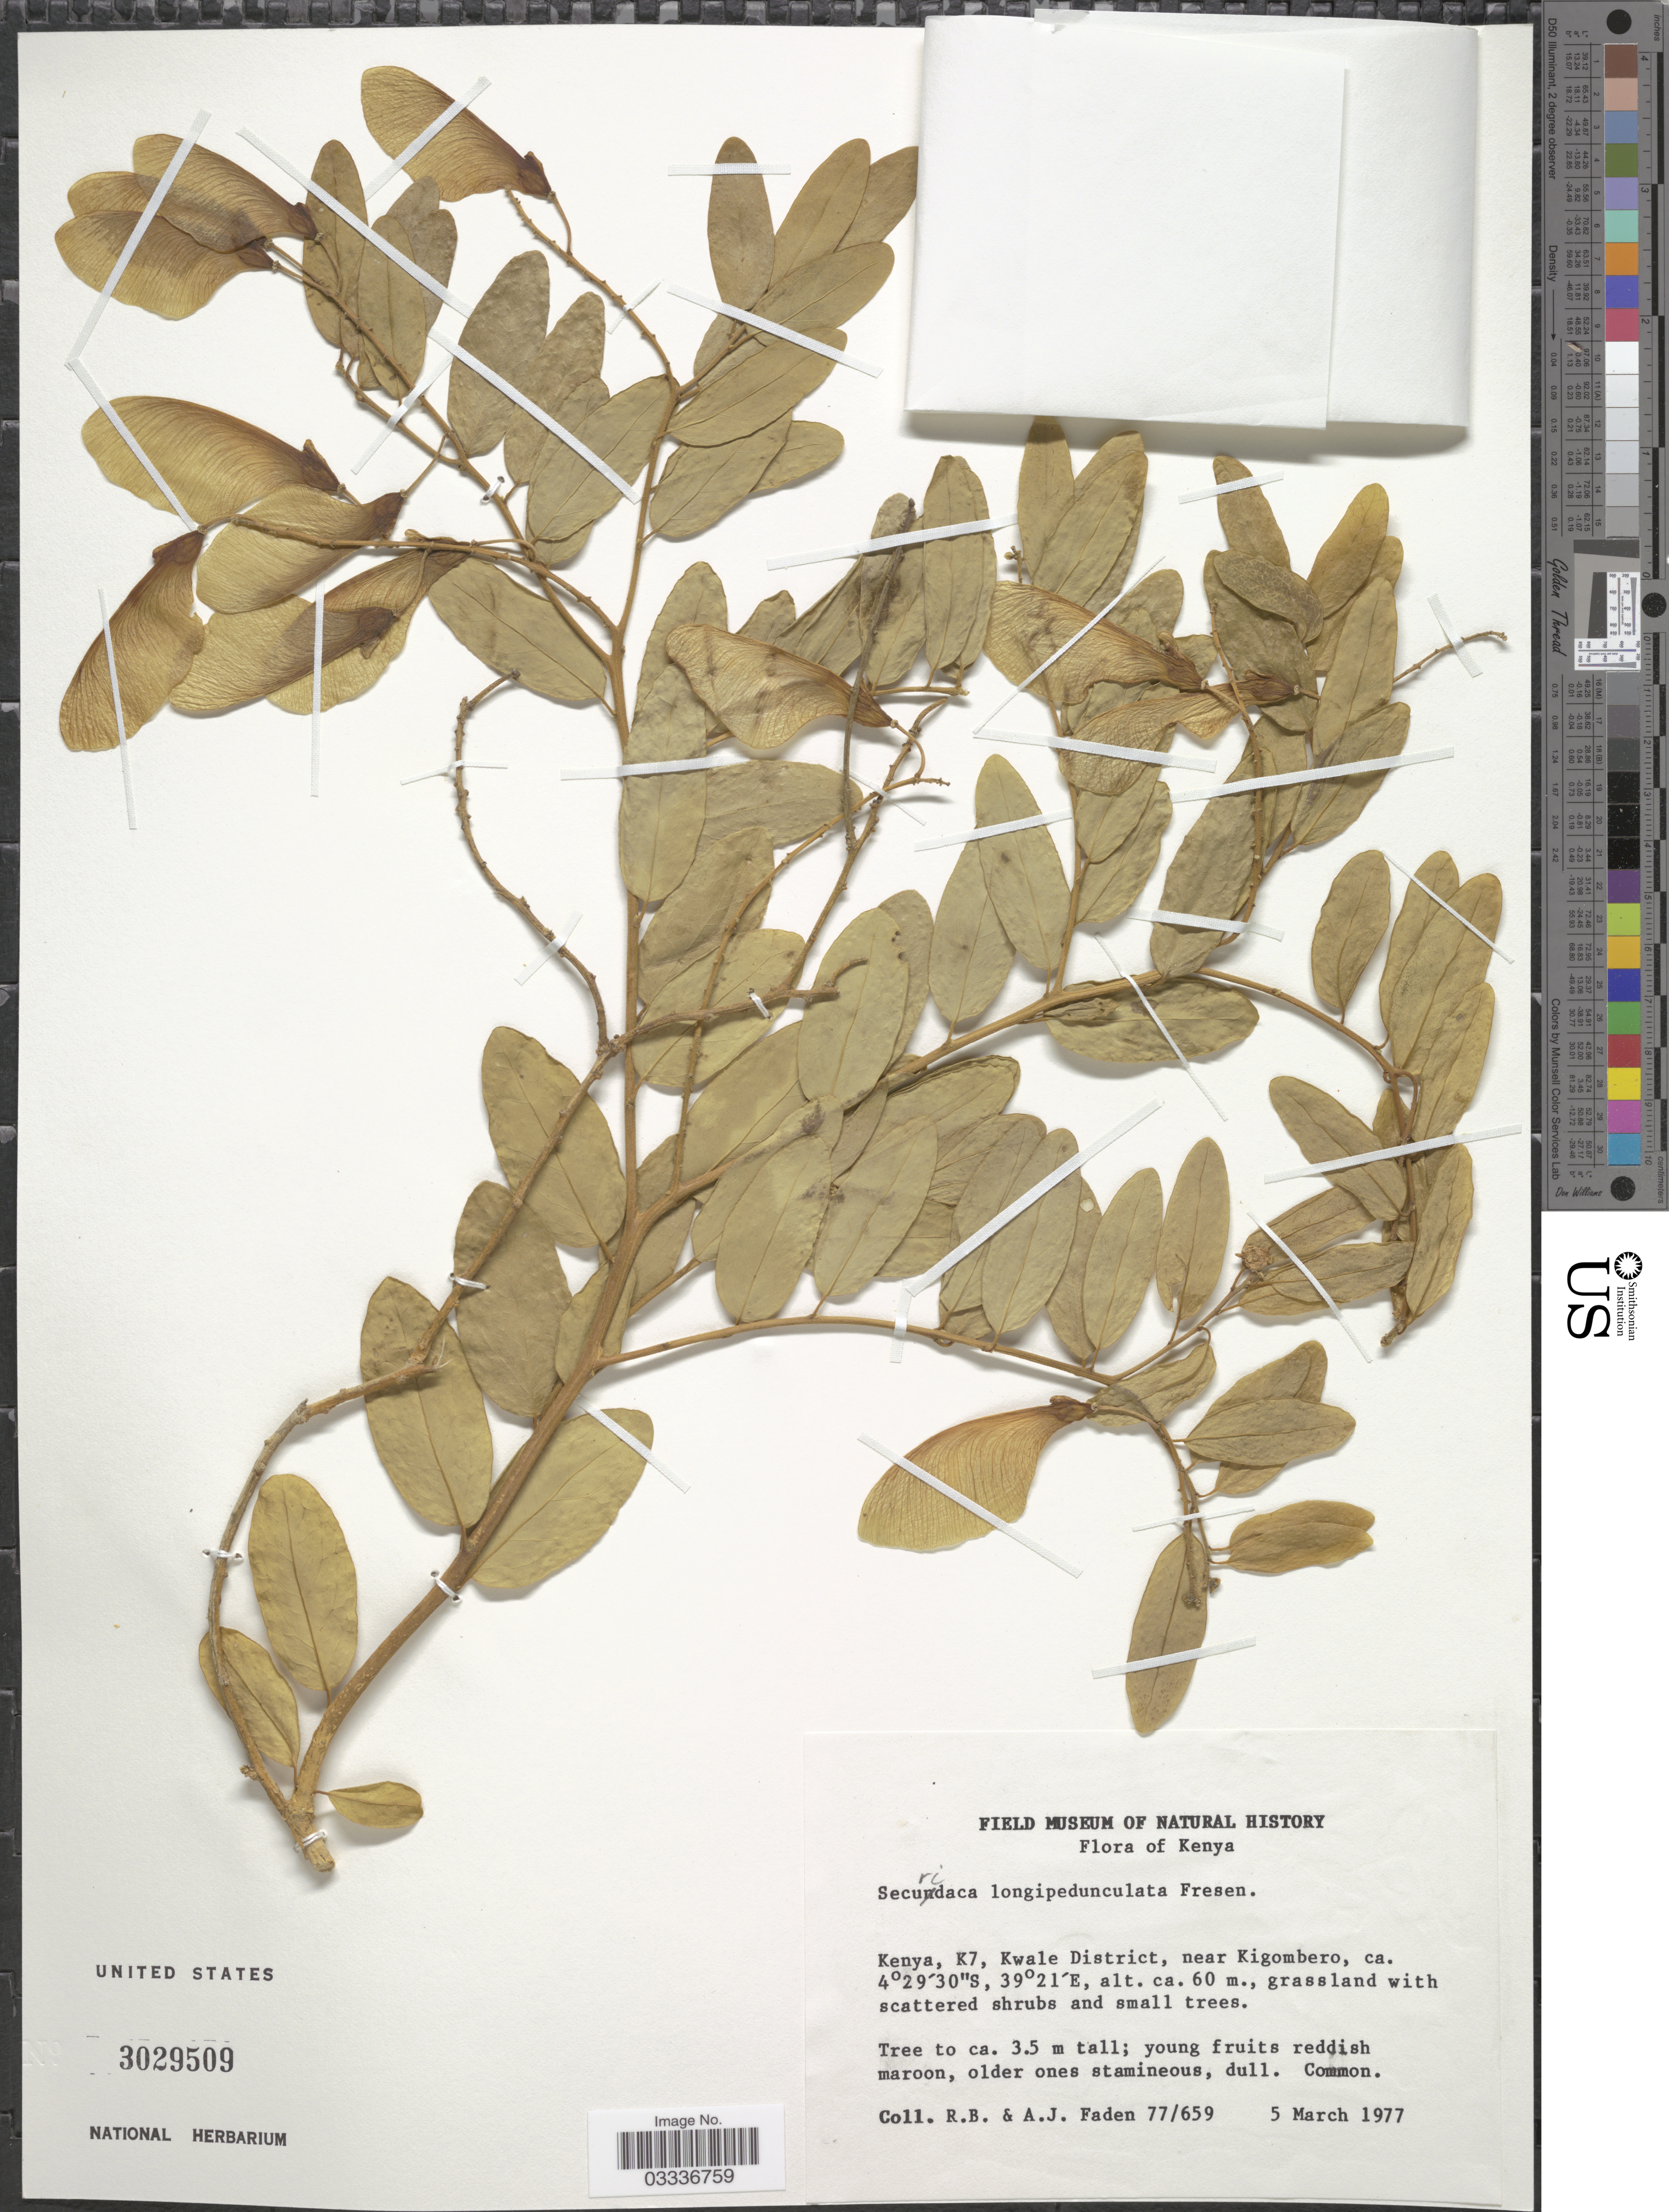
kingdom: Plantae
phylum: Tracheophyta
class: Magnoliopsida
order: Fabales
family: Polygalaceae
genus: Securidaca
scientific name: Securidaca longepedunculata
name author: Fresen.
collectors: R. B. Faden & A. J. Faden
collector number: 77/659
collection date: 1977-03-05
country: Kenya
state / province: Kwale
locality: K7, Kwale District, near Kigombero.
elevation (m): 60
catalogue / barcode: US 3029509